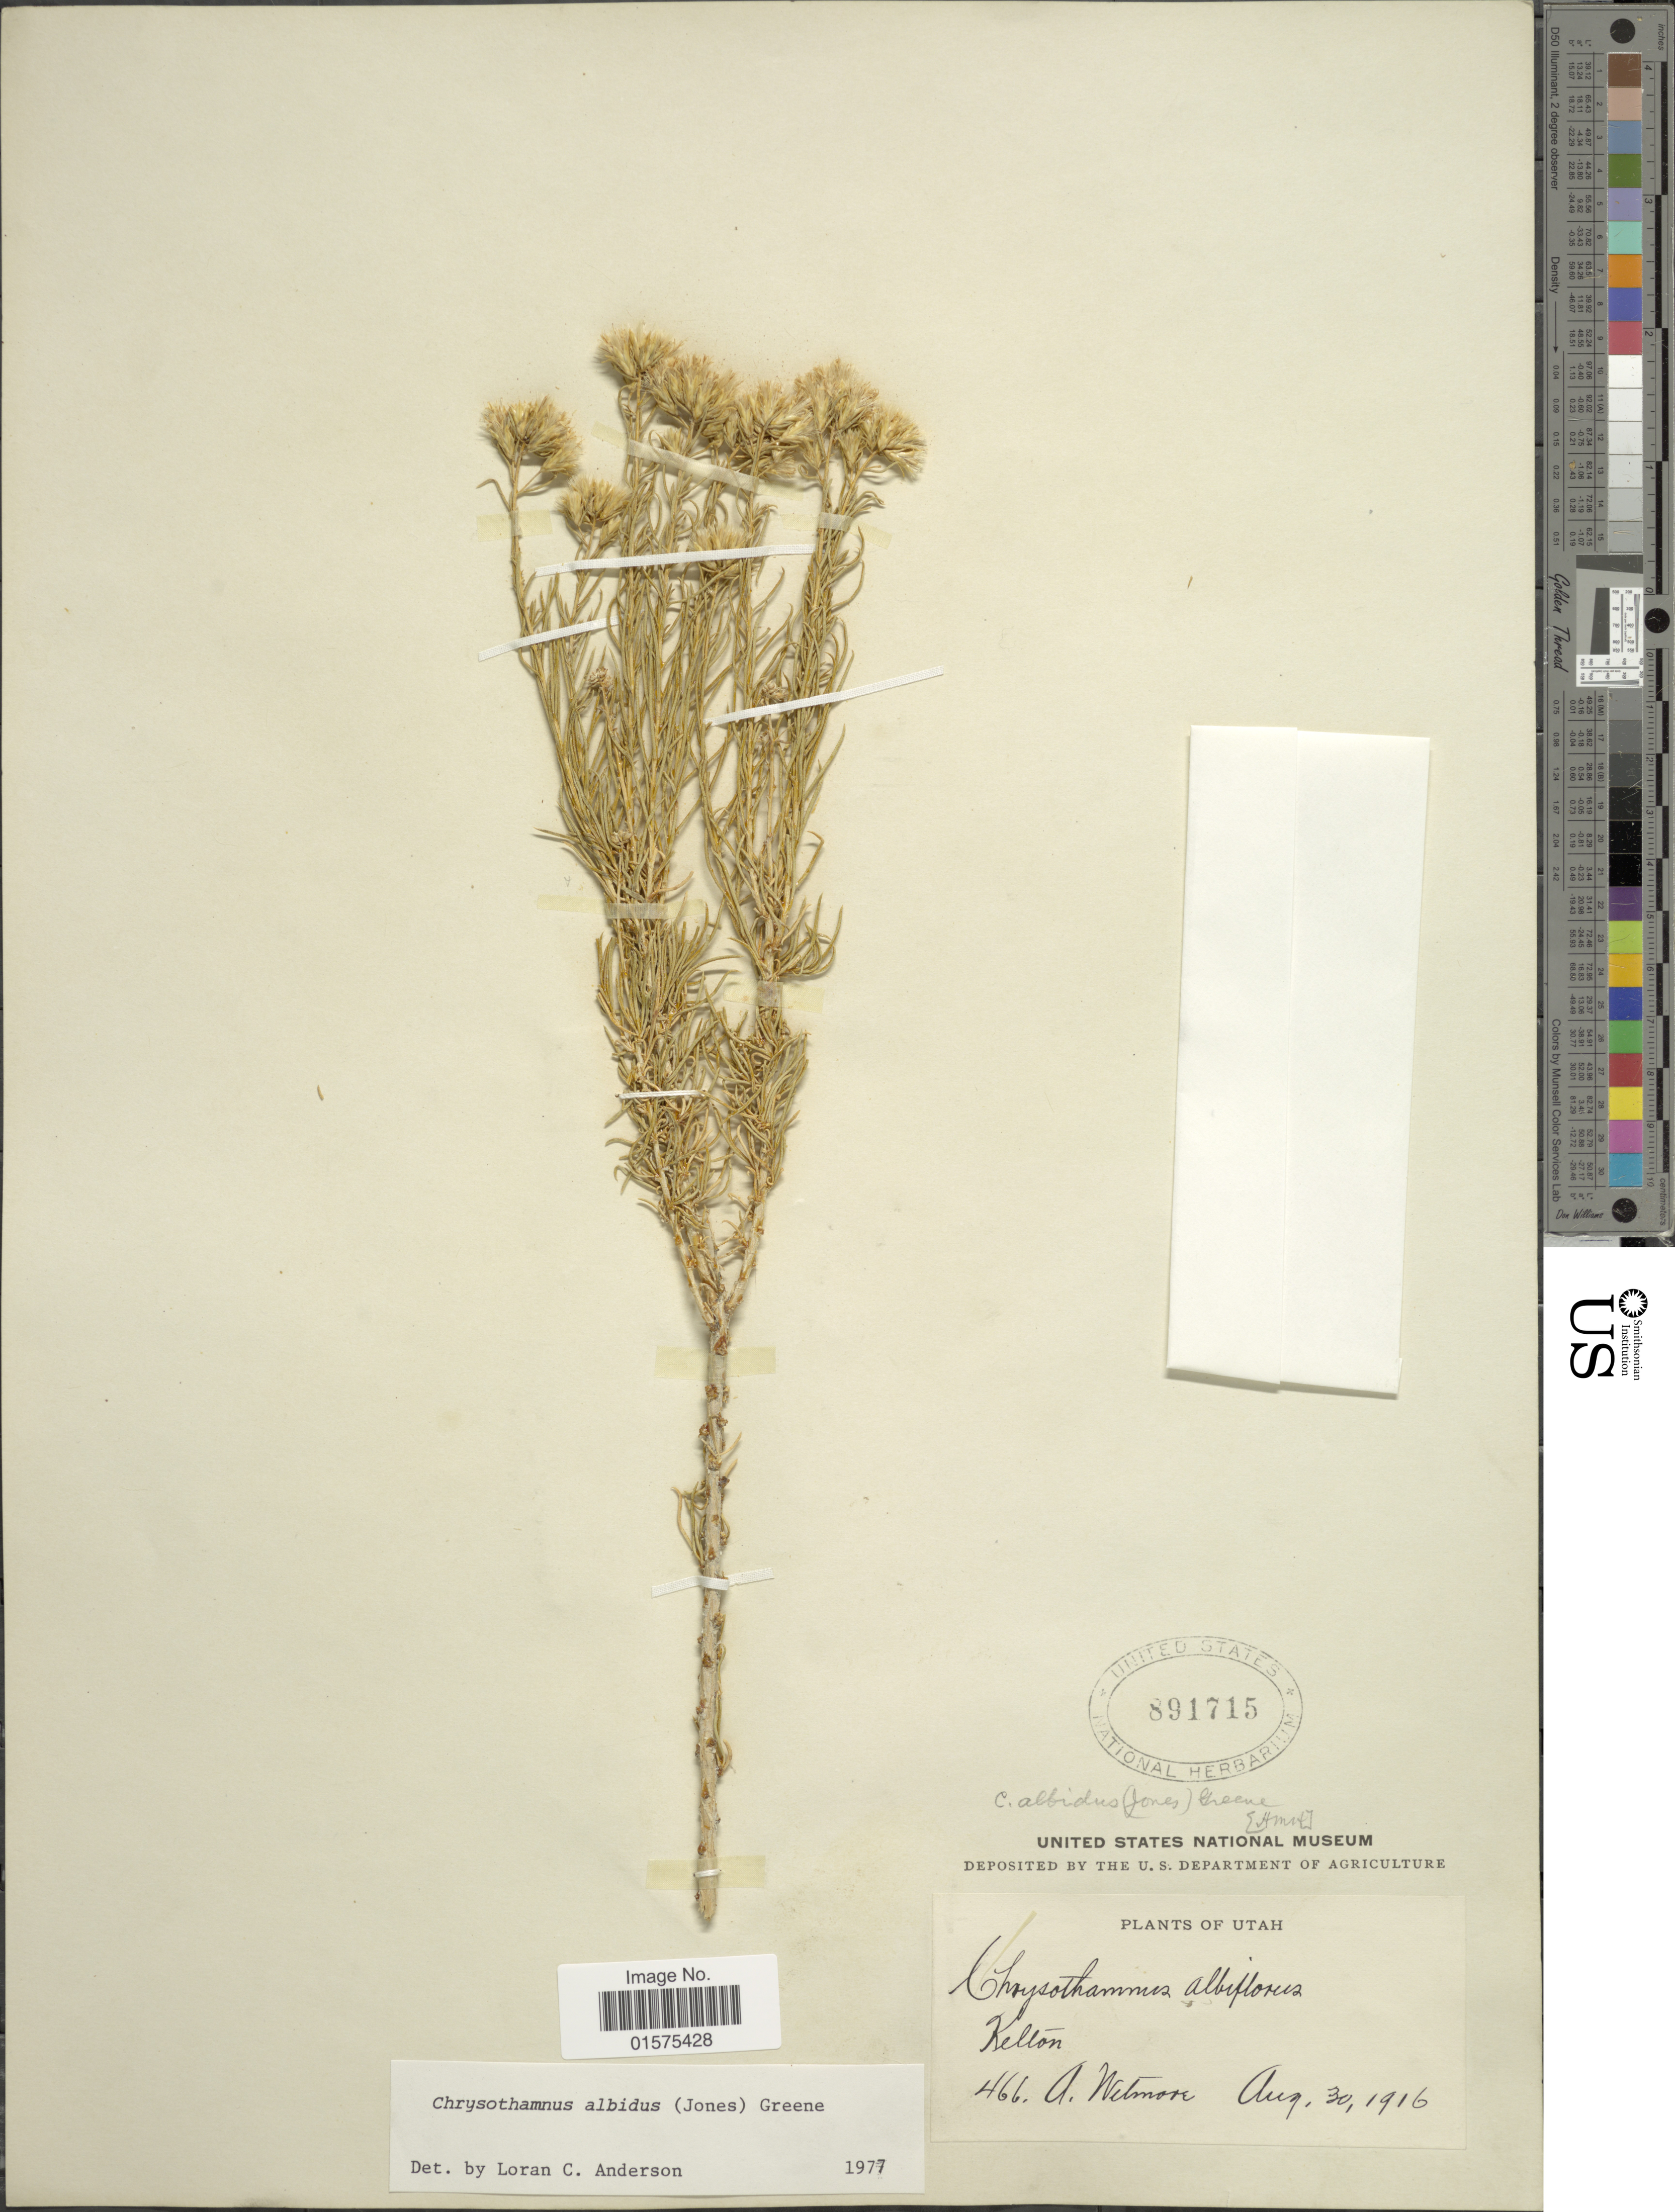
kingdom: Plantae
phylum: Tracheophyta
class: Magnoliopsida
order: Asterales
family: Asteraceae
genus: Ericameria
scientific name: Ericameria albida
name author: (M.E. Jones ex A. Gray) L.C. Anderson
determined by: Urbatsch, Lowell E., Curator (LSU), Louisiana State University (UNITED STATES)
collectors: A. Wetmore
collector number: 466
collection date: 1916-08-30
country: United States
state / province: Utah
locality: Kelton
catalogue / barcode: US 891715